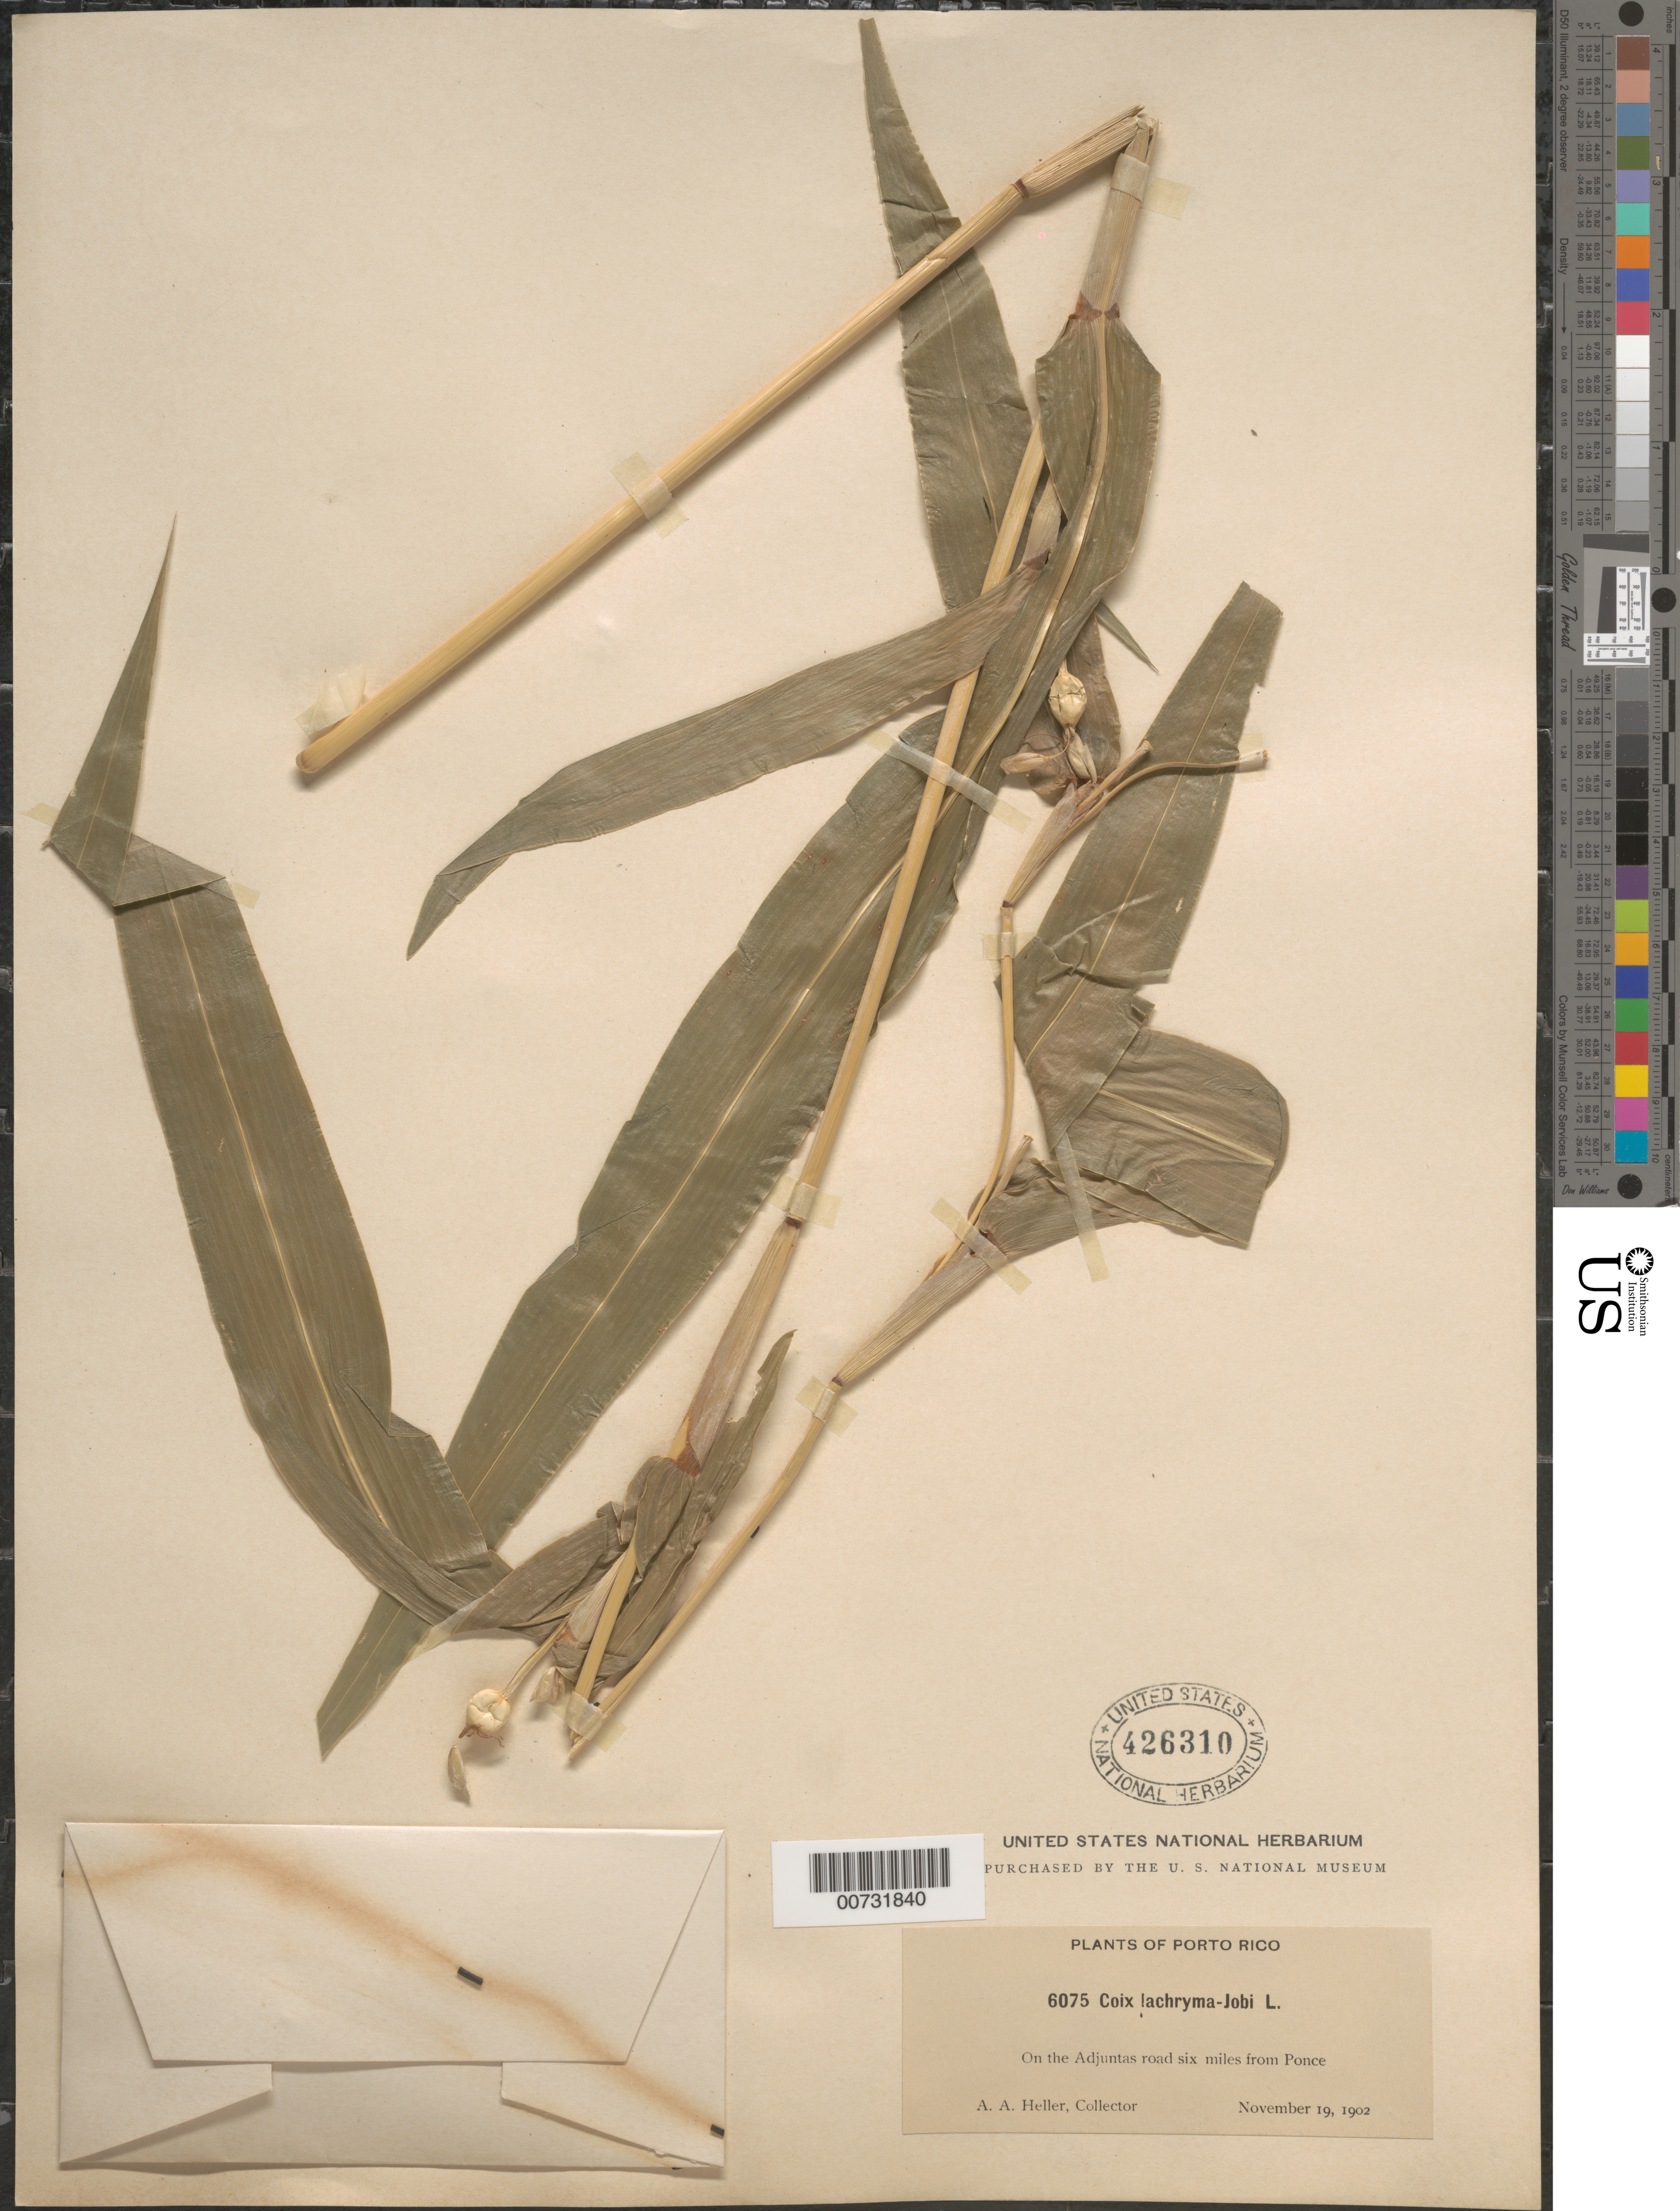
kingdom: Plantae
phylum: Tracheophyta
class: Liliopsida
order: Poales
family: Poaceae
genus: Coix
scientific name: Coix lacryma-jobi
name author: L.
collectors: A. A. Heller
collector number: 6075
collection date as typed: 19 Nov 1902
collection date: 1902-11-19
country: Puerto Rico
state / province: Ponce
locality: Adjuntas Road, 6 mi from Ponce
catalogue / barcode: US 426310